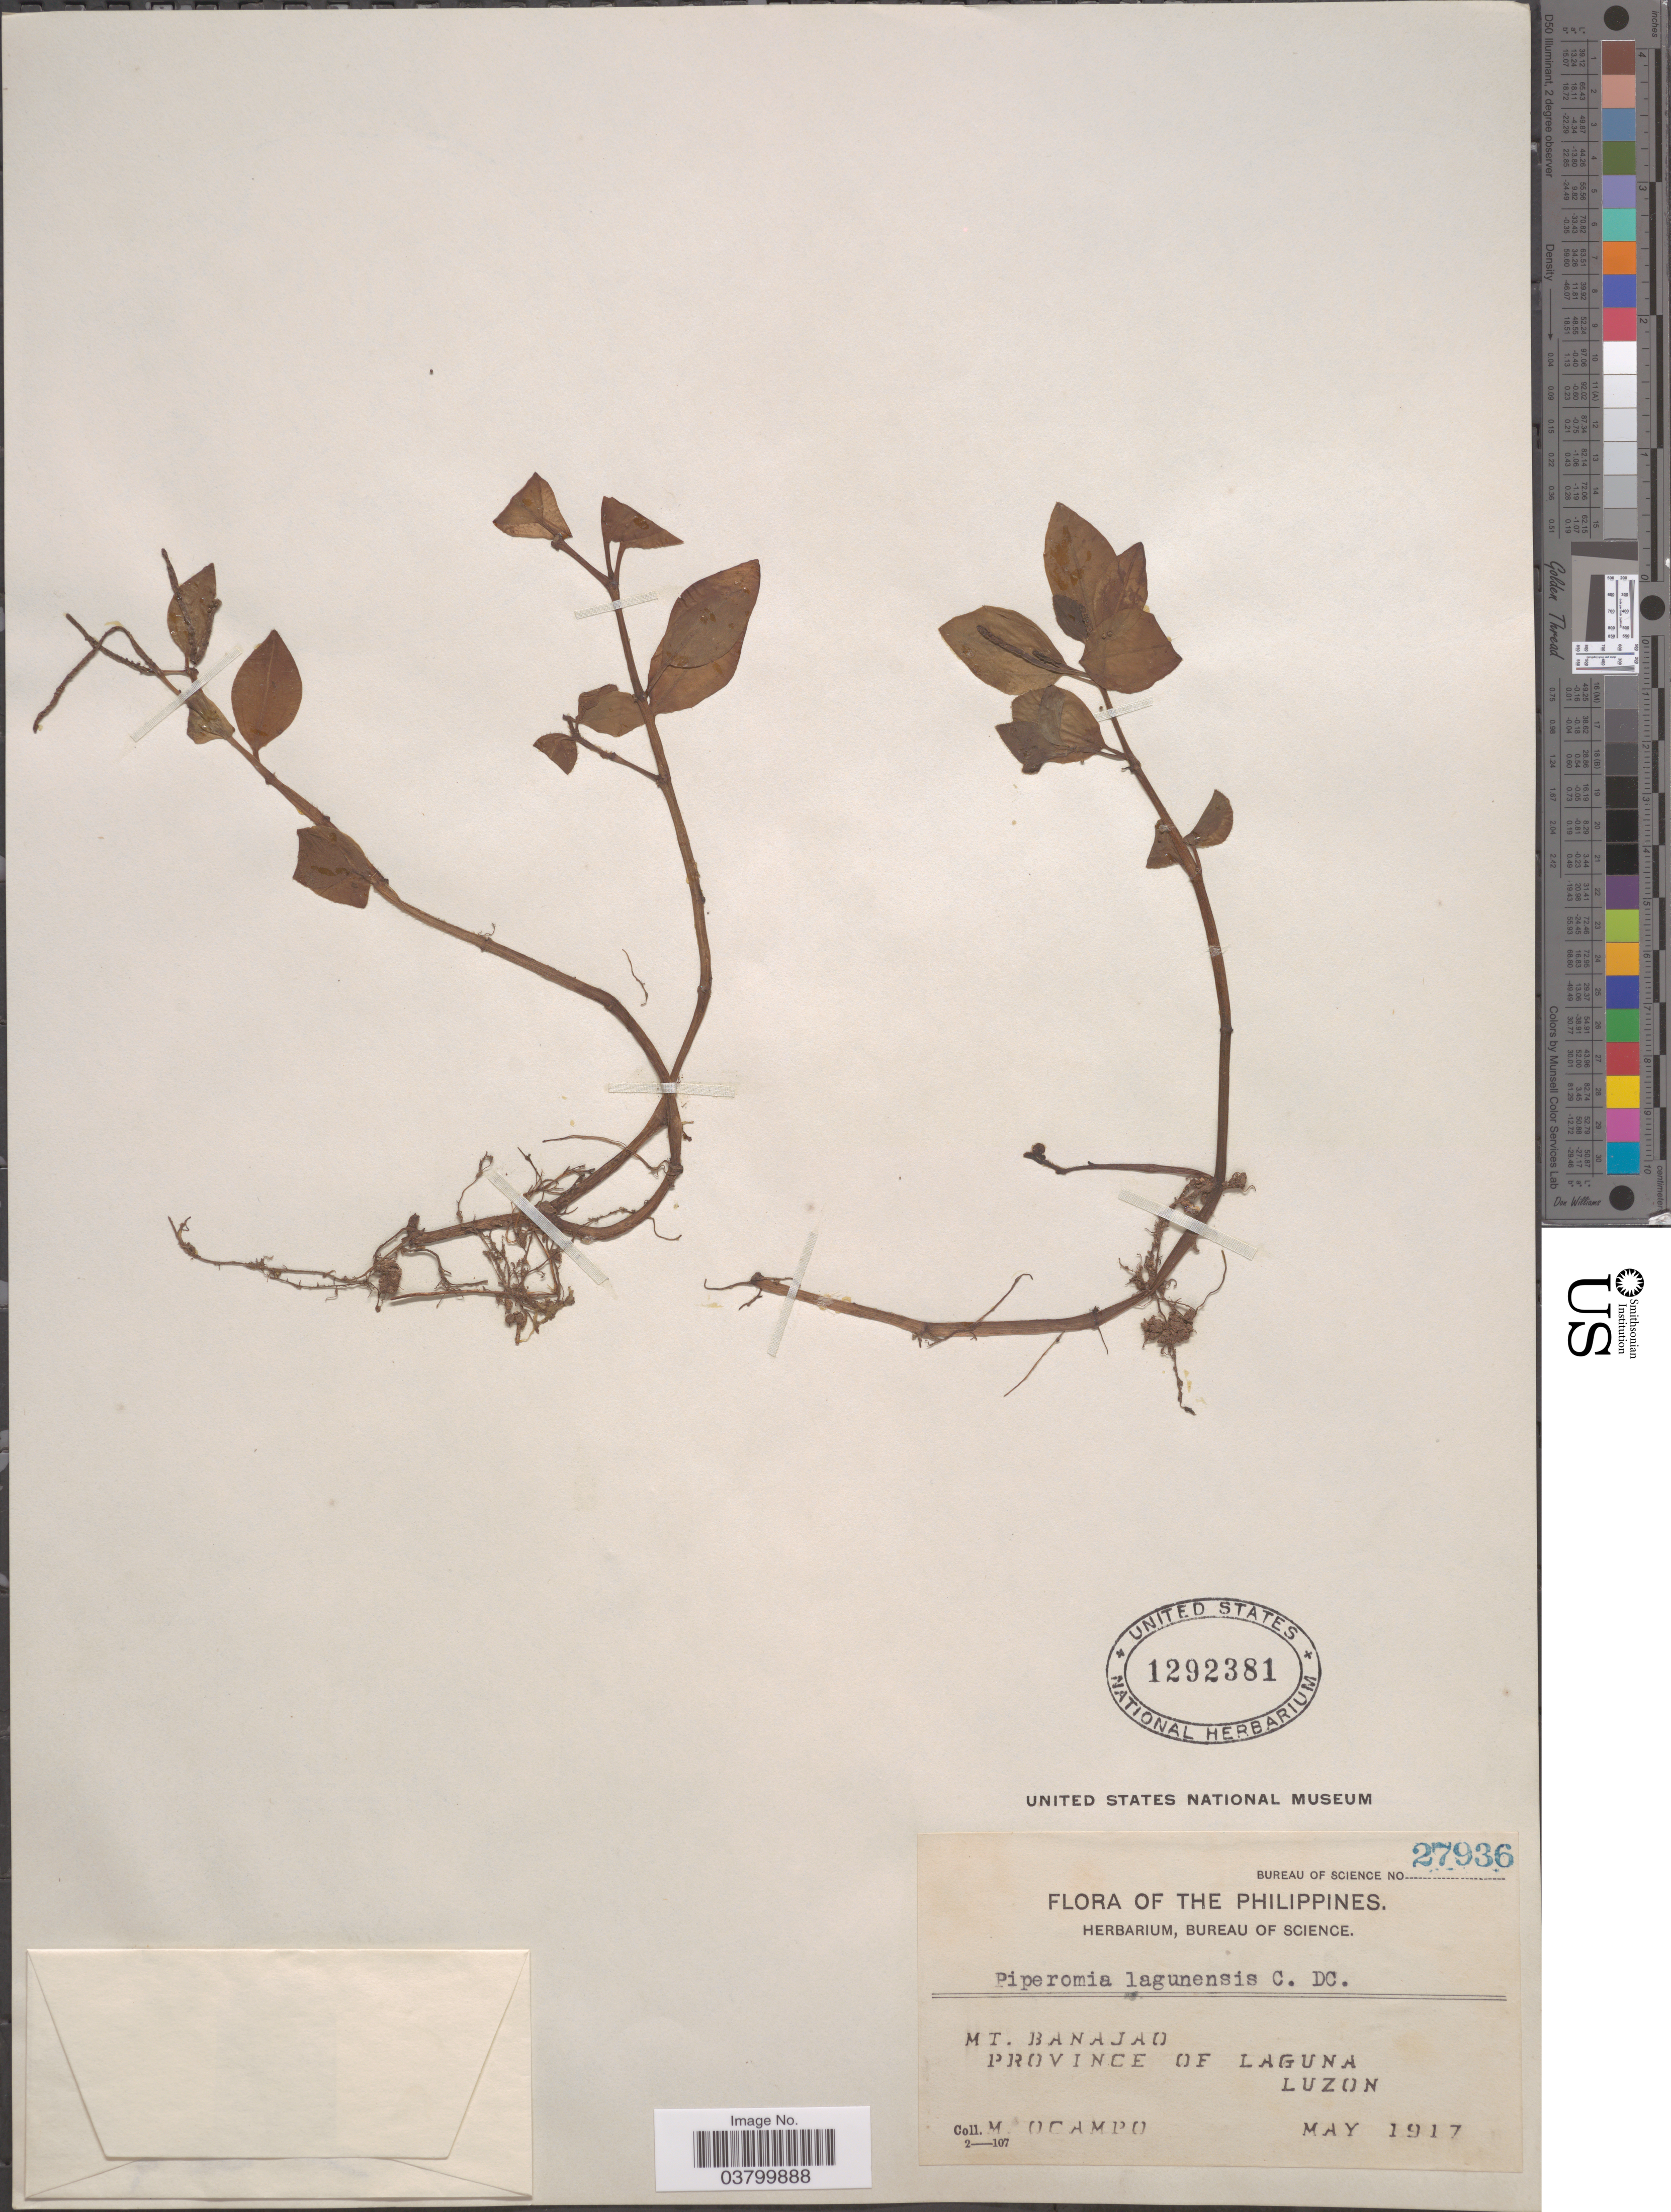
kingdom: Plantae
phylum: Tracheophyta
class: Magnoliopsida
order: Piperales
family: Piperaceae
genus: Peperomia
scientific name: Peperomia lagunaensis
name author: C. DC.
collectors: M. Ocampo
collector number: Bureau of Science 27936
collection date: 1917-05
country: Philippines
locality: Mt. Banajao. Province of Laguna. Luzon.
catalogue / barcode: US 1292381